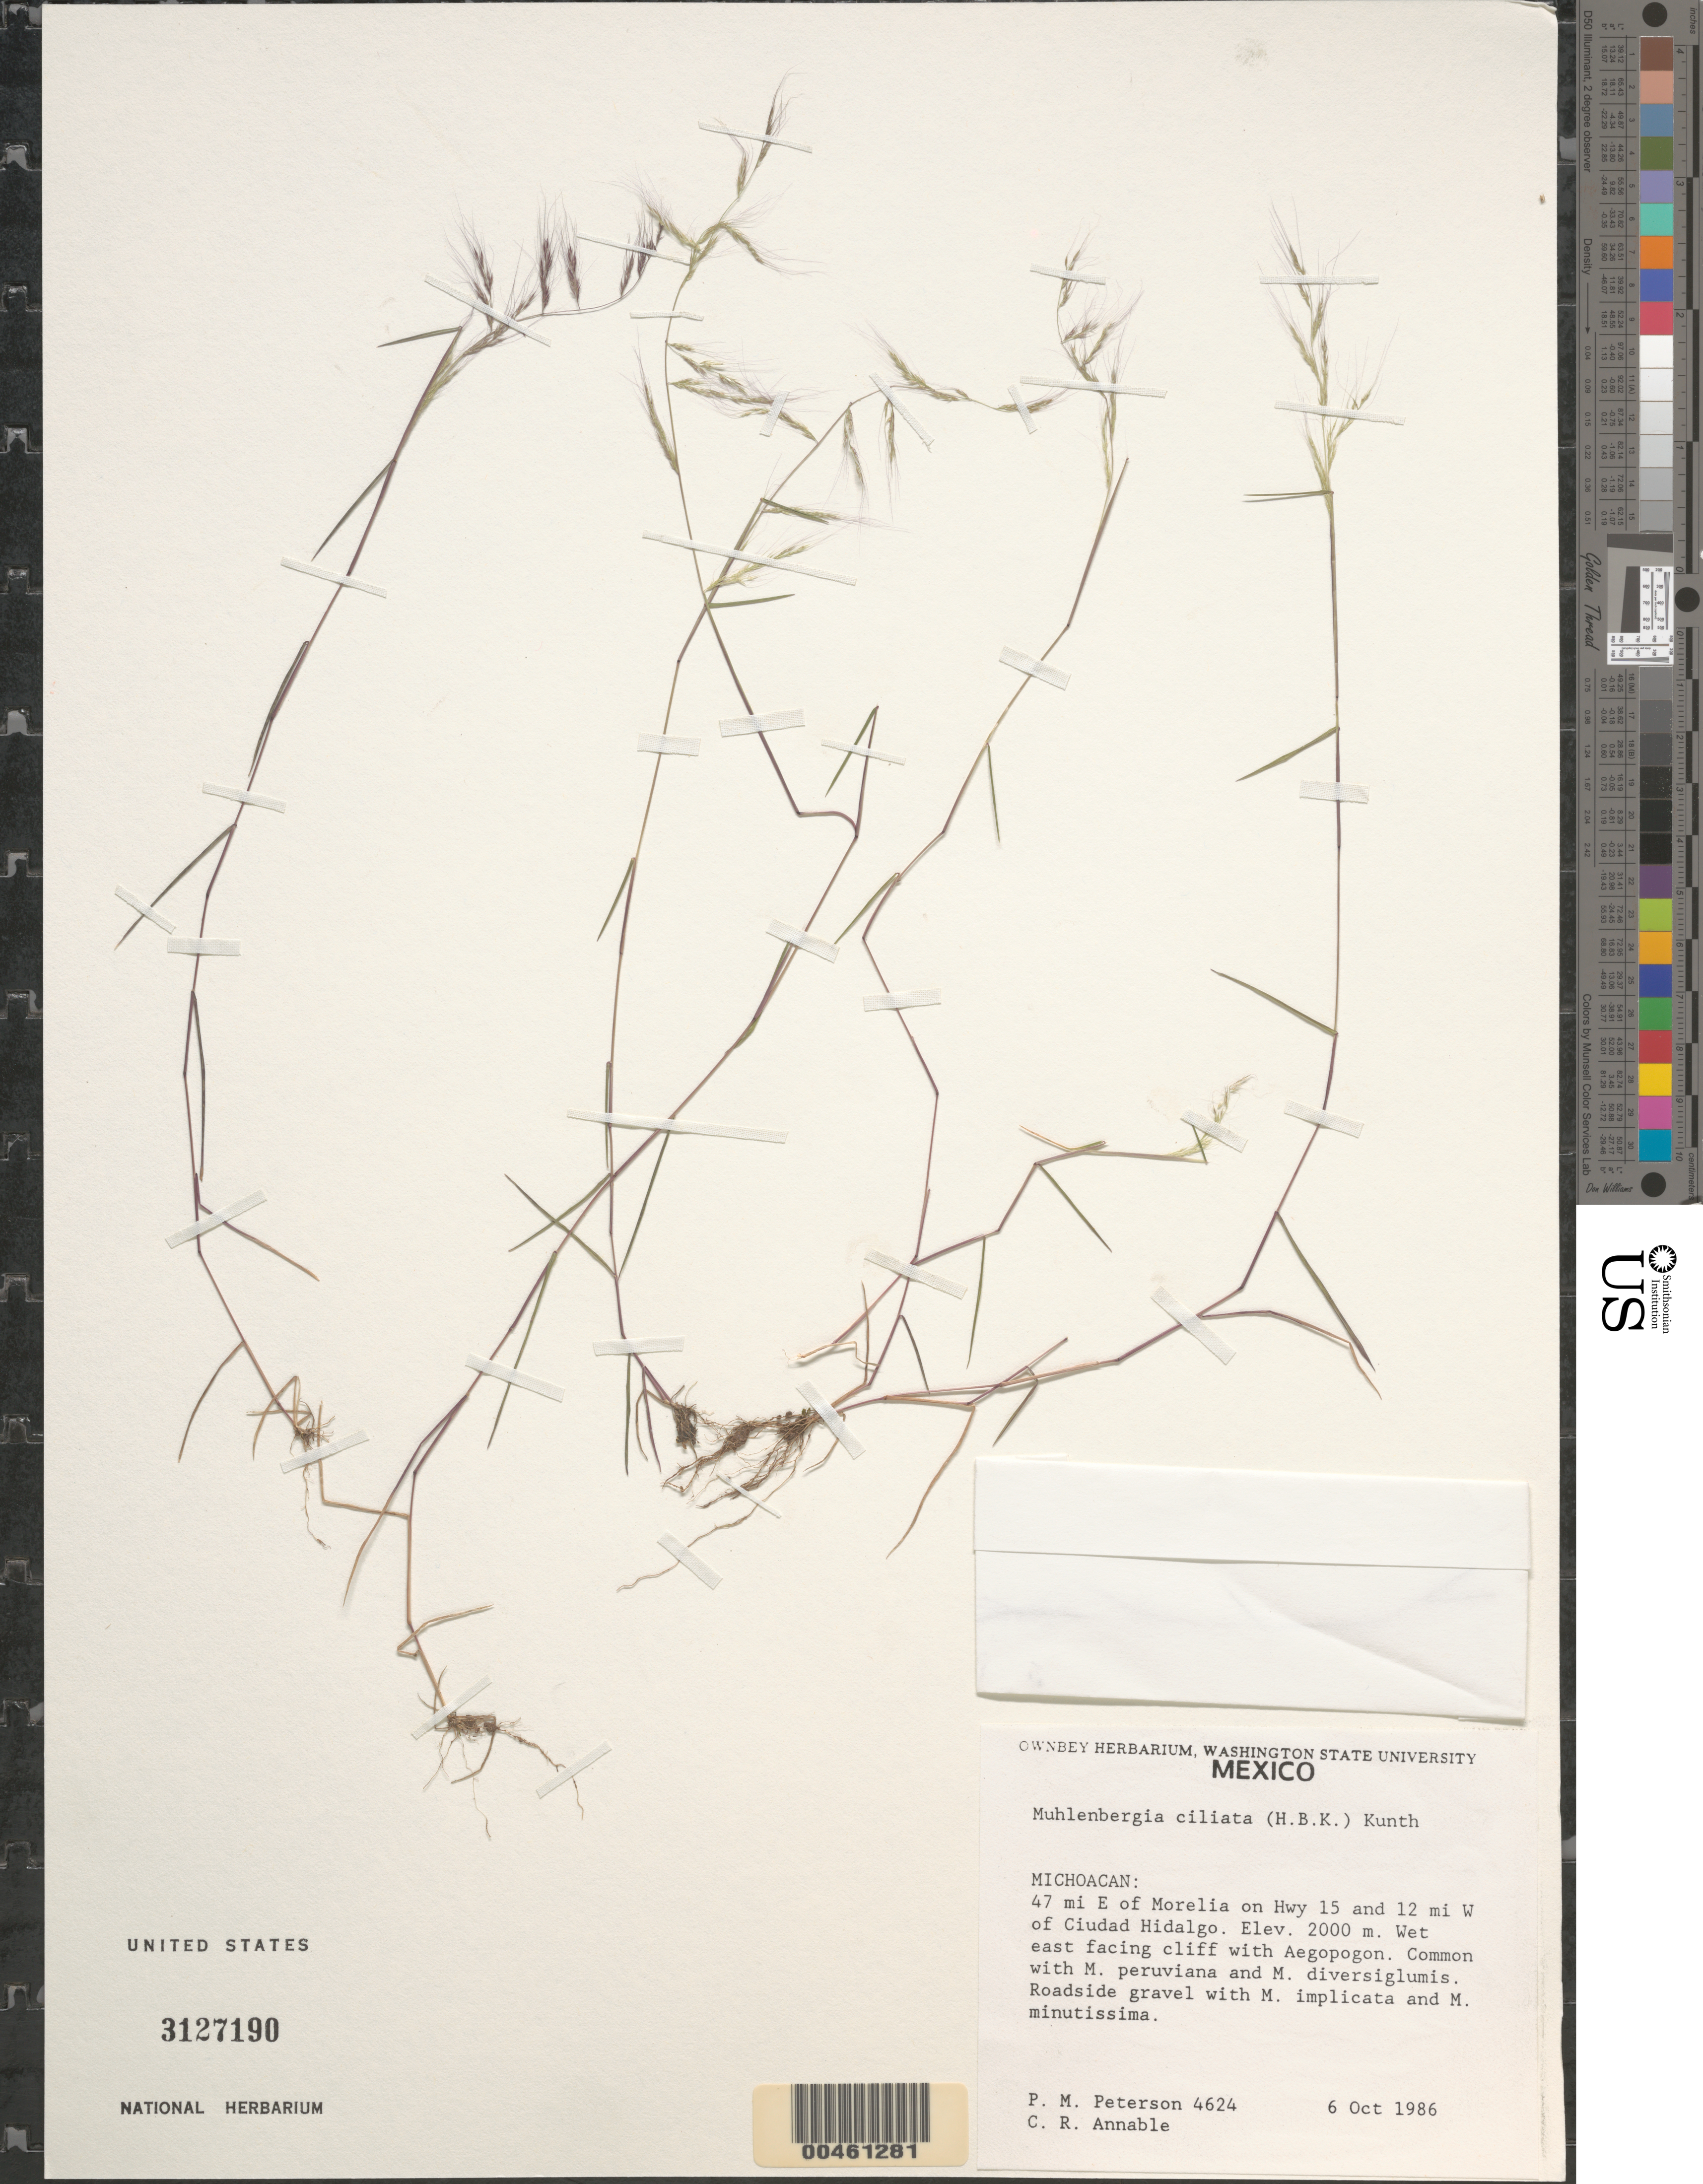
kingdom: Plantae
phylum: Tracheophyta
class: Liliopsida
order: Poales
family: Poaceae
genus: Muhlenbergia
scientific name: Muhlenbergia ciliata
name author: (Kunth) Trin.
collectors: P. M. Peterson & C. R. Annable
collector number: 04624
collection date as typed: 06 Oct 1986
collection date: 1986-10-06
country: Mexico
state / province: Michoacán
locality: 47.0 mi E of Morelia on Hwy 15 and 12.0 mi W of Ciudad Hidalgo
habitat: West facing cliff with Aegopogon.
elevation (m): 2000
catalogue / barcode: US 3127190